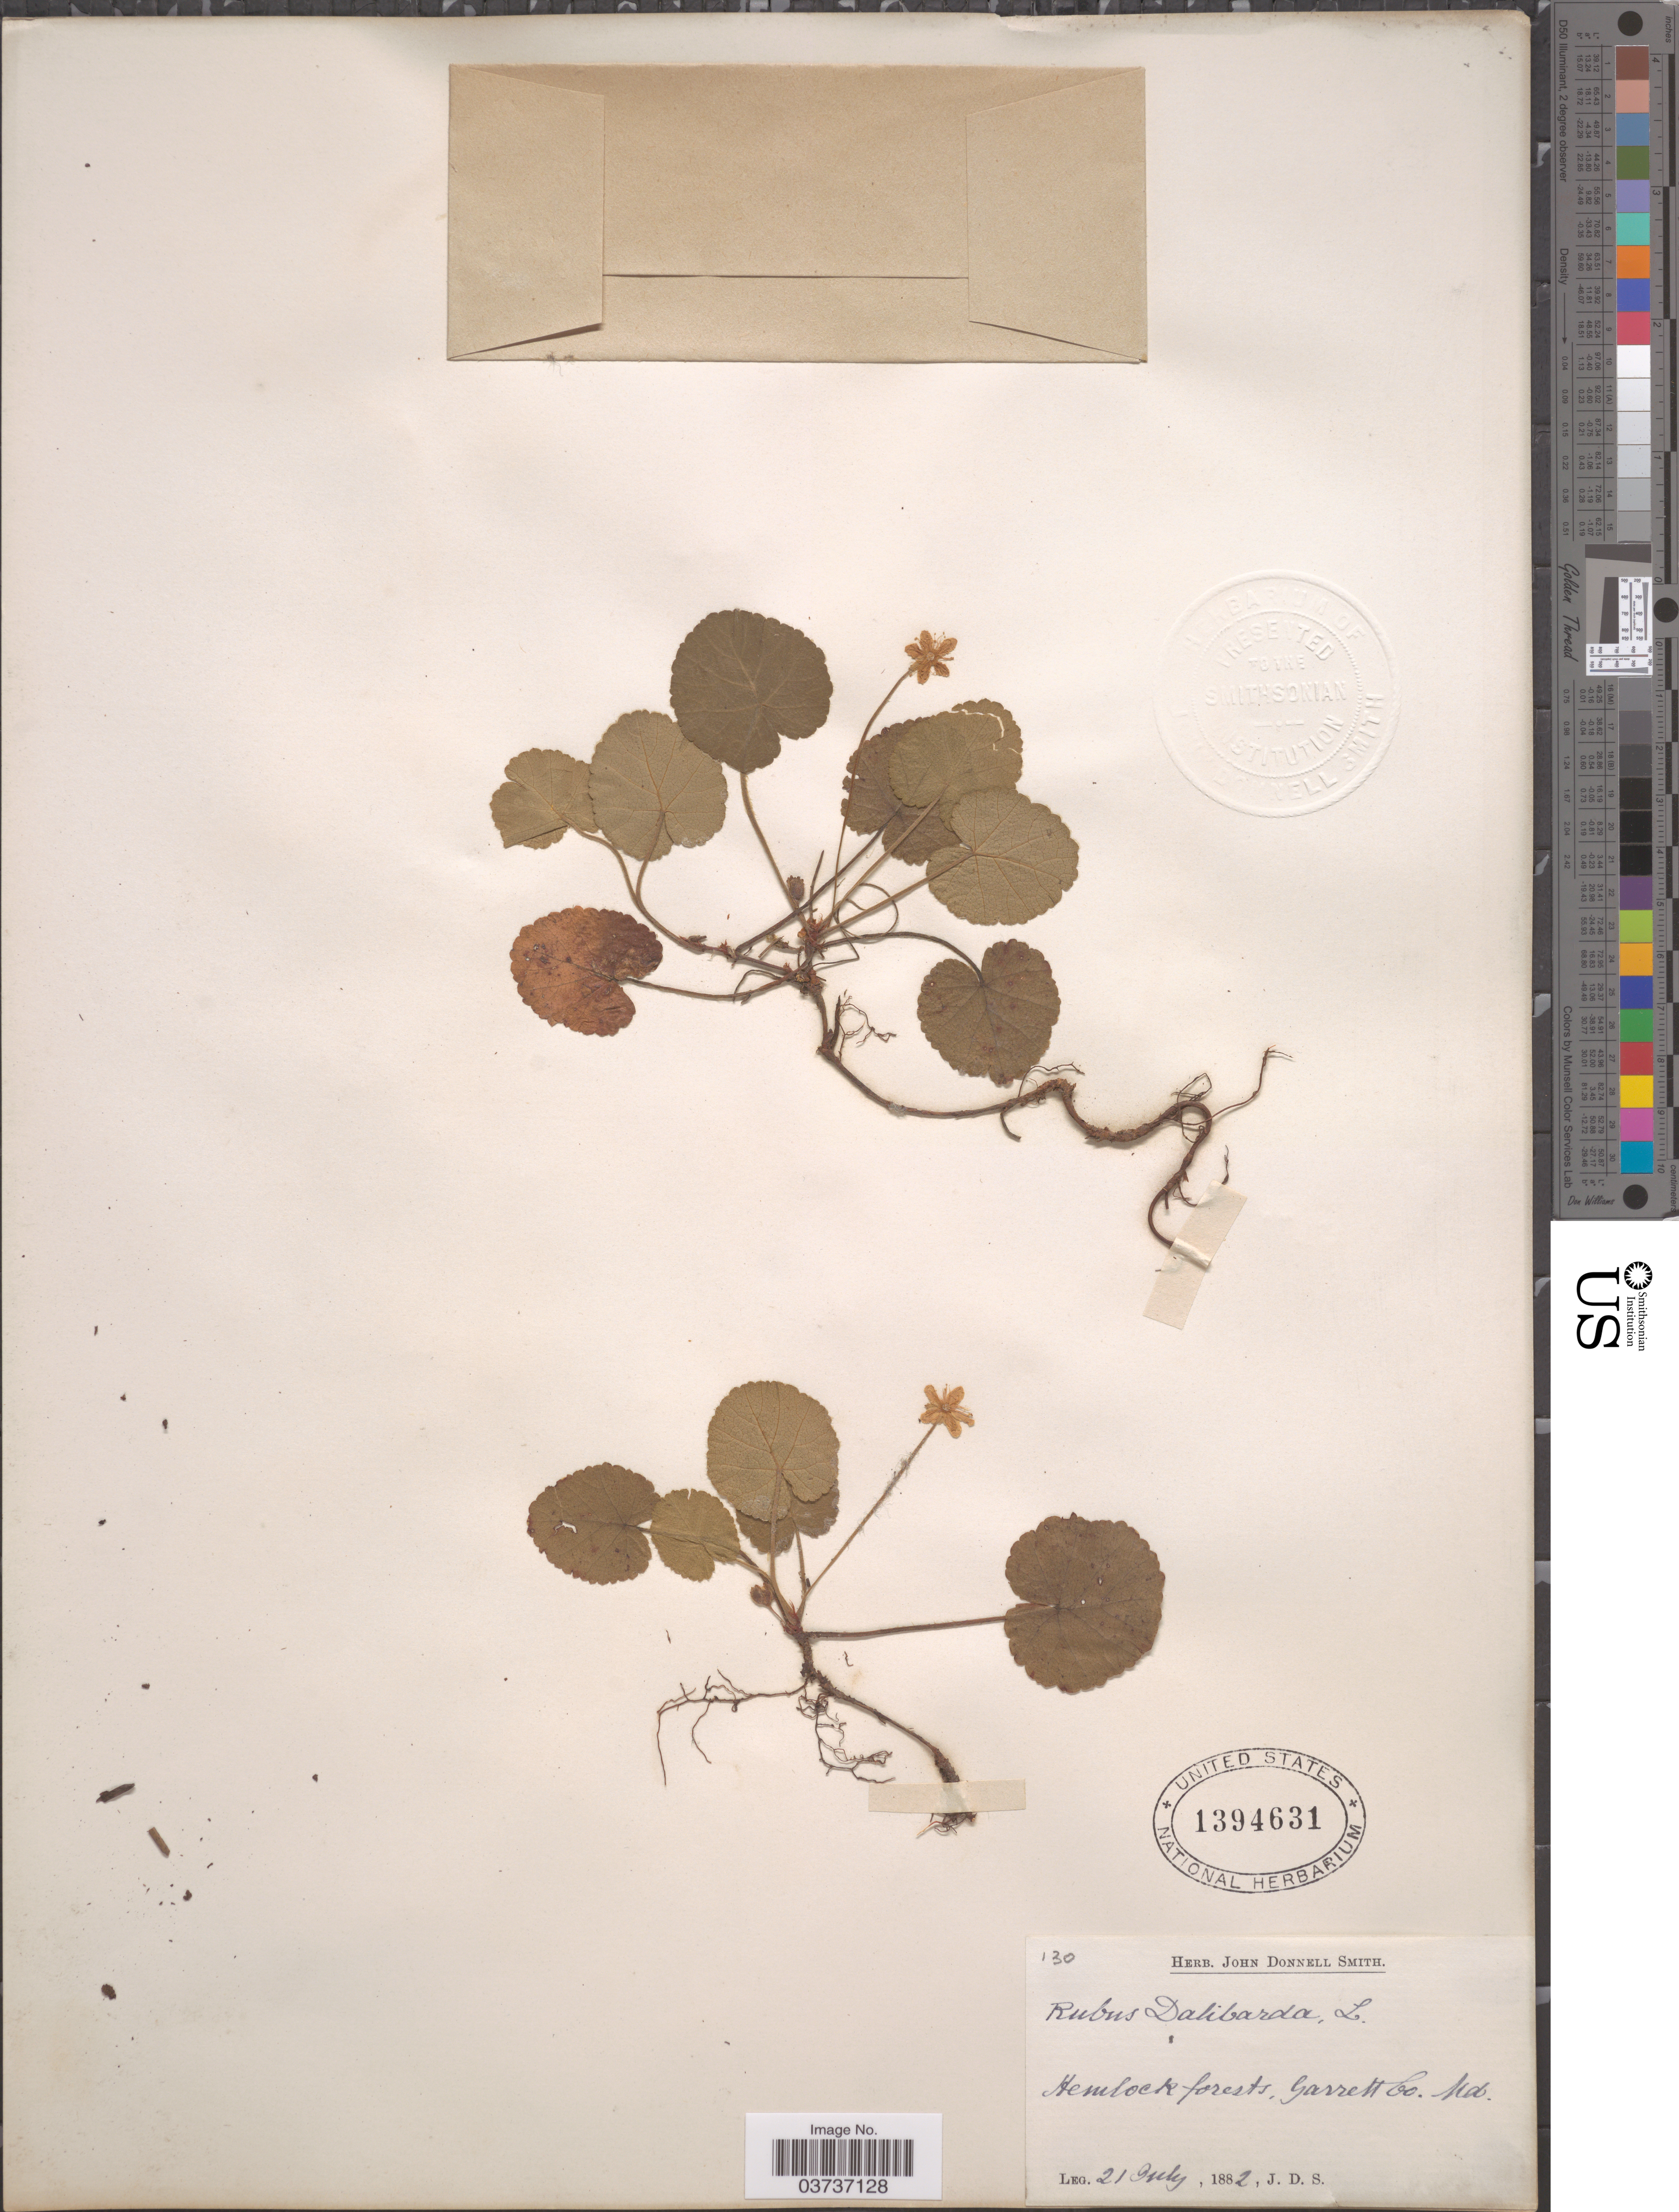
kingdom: Plantae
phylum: Tracheophyta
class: Magnoliopsida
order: Rosales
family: Rosaceae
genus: Dalibarda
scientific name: Dalibarda repens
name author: L.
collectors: J. Donnell Smith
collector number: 130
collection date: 1882-07-21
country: United States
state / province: Maryland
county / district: Garrett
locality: Hemlock forests, Garrett Co.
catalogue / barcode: US 1394631